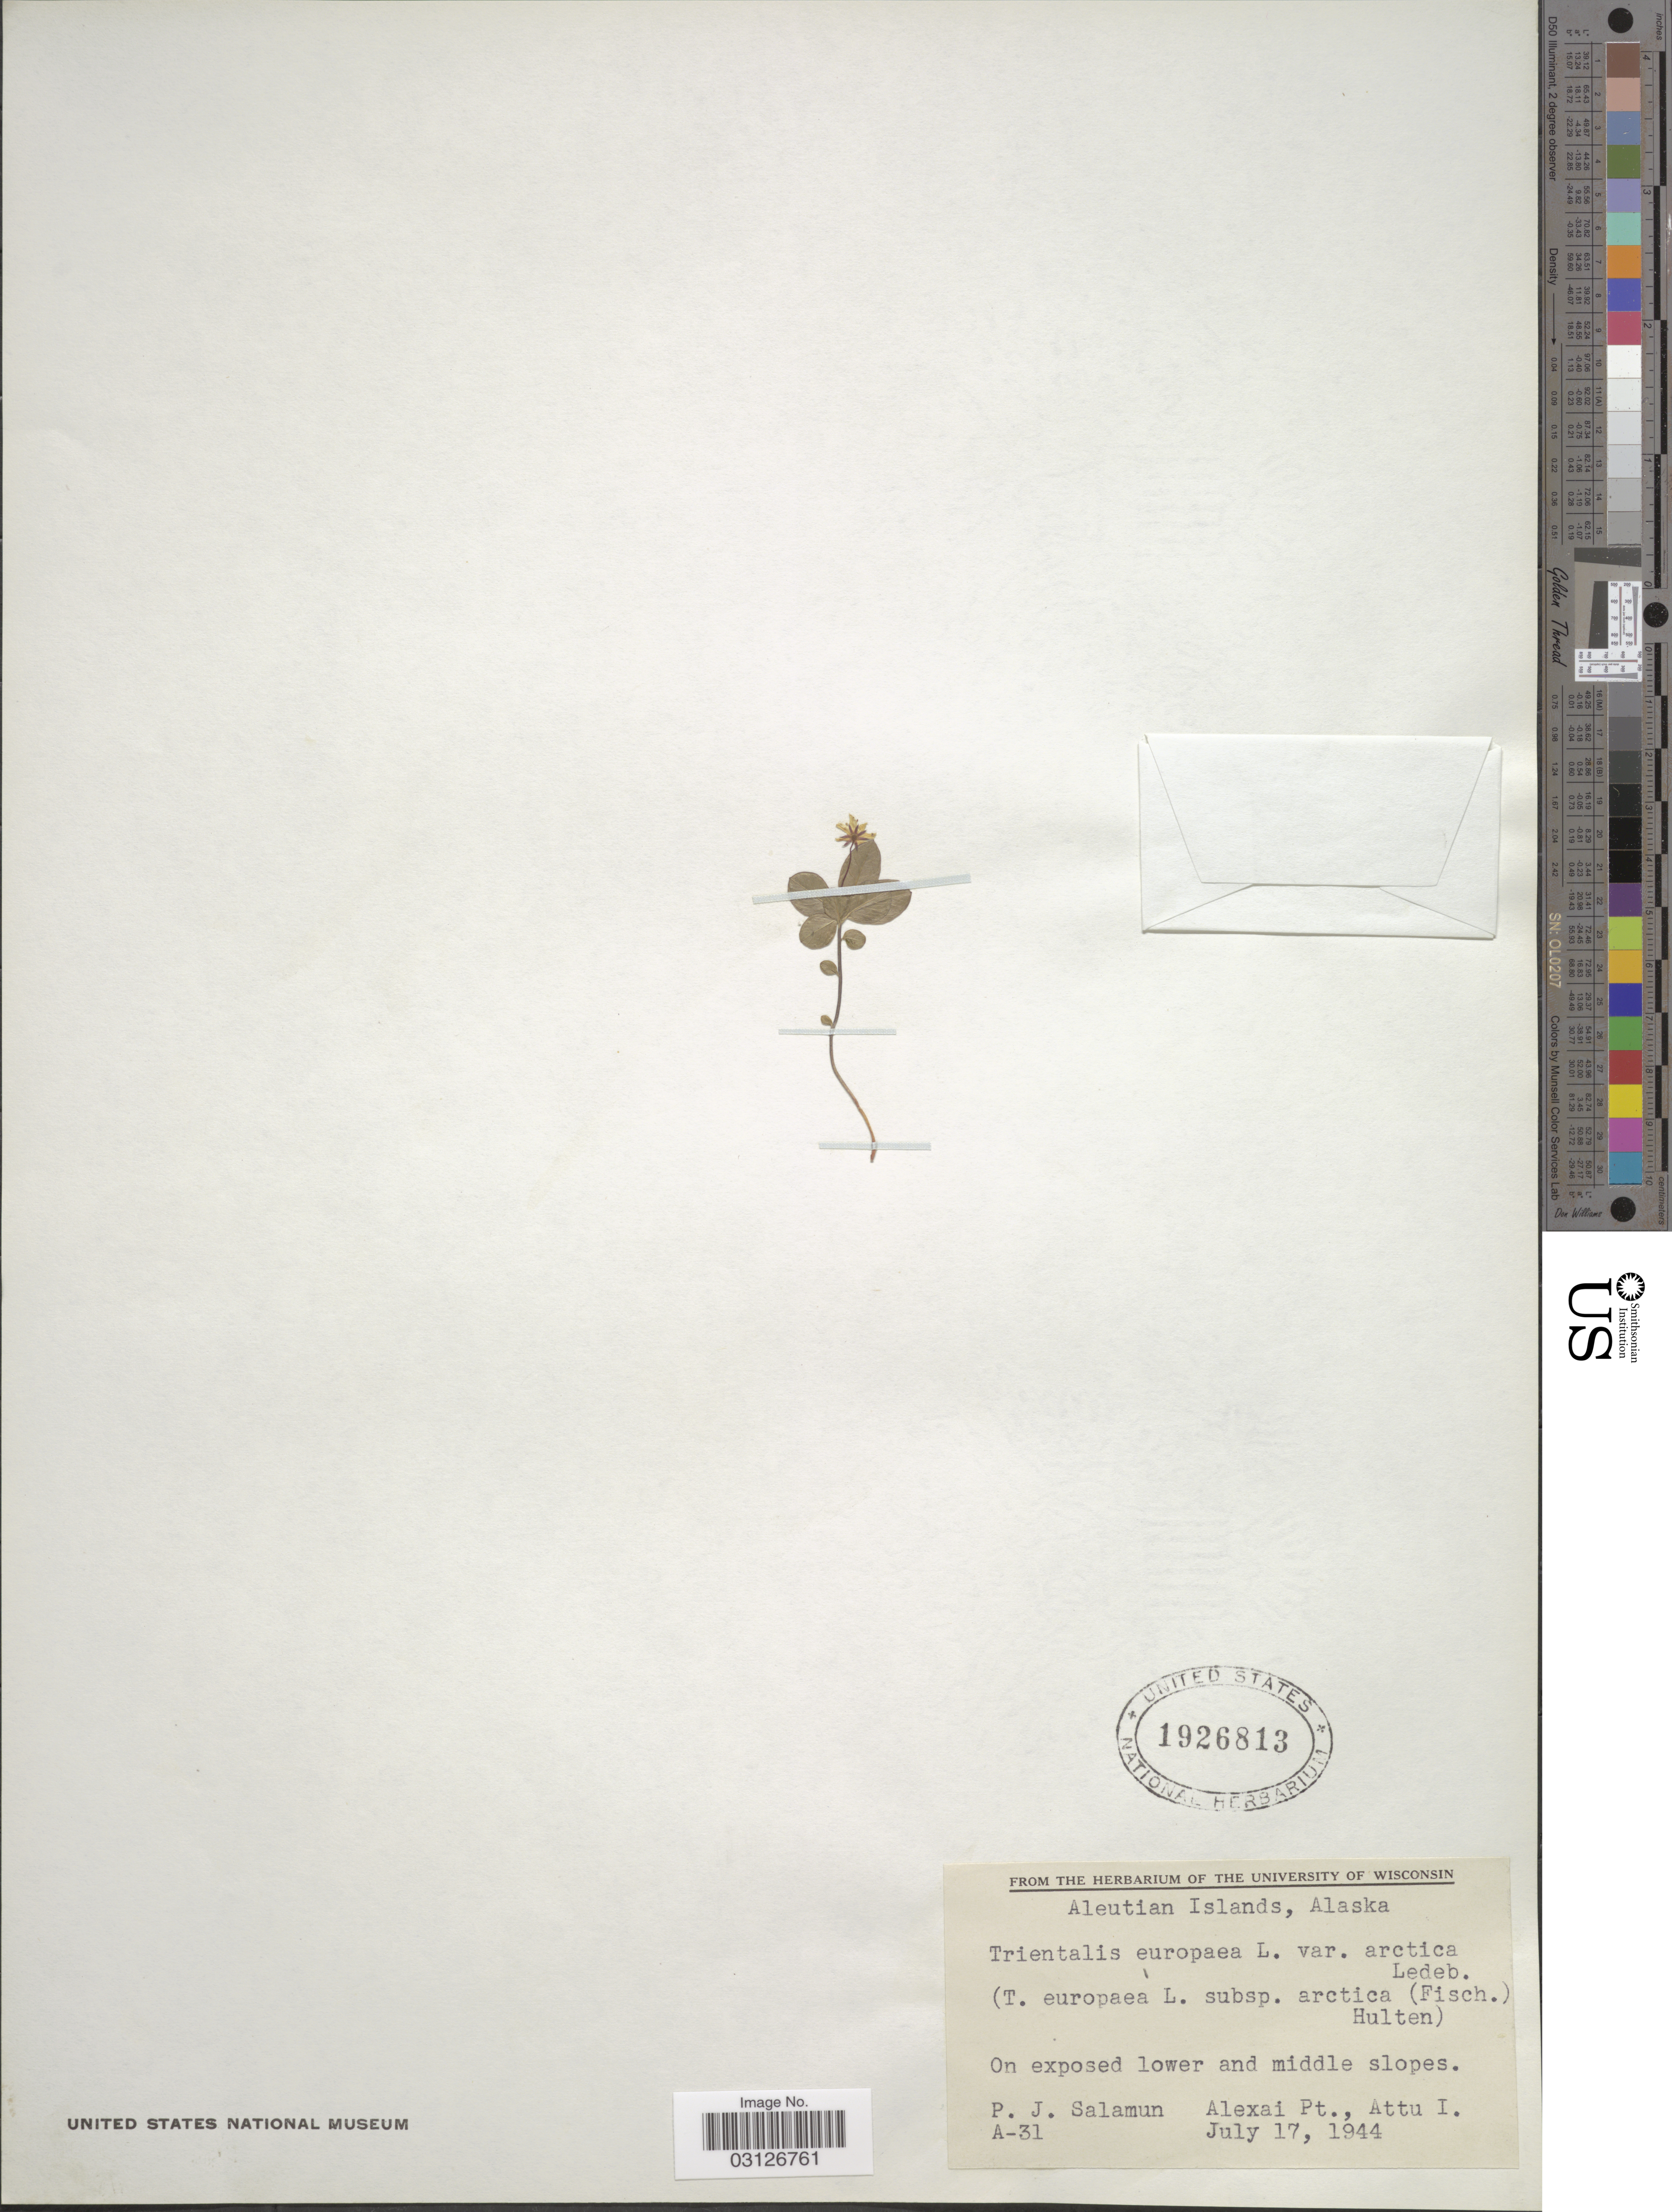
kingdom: Plantae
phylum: Tracheophyta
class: Magnoliopsida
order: Ericales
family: Primulaceae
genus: Trientalis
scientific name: Trientalis europaea subsp. arctica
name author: (Fisch. ex Hook.) Hultén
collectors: P. Salamun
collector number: A-31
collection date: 1944-07-17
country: United States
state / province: Alaska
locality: Aleutian Islands. Alexai Pt., Attu I.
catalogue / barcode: US 1926813